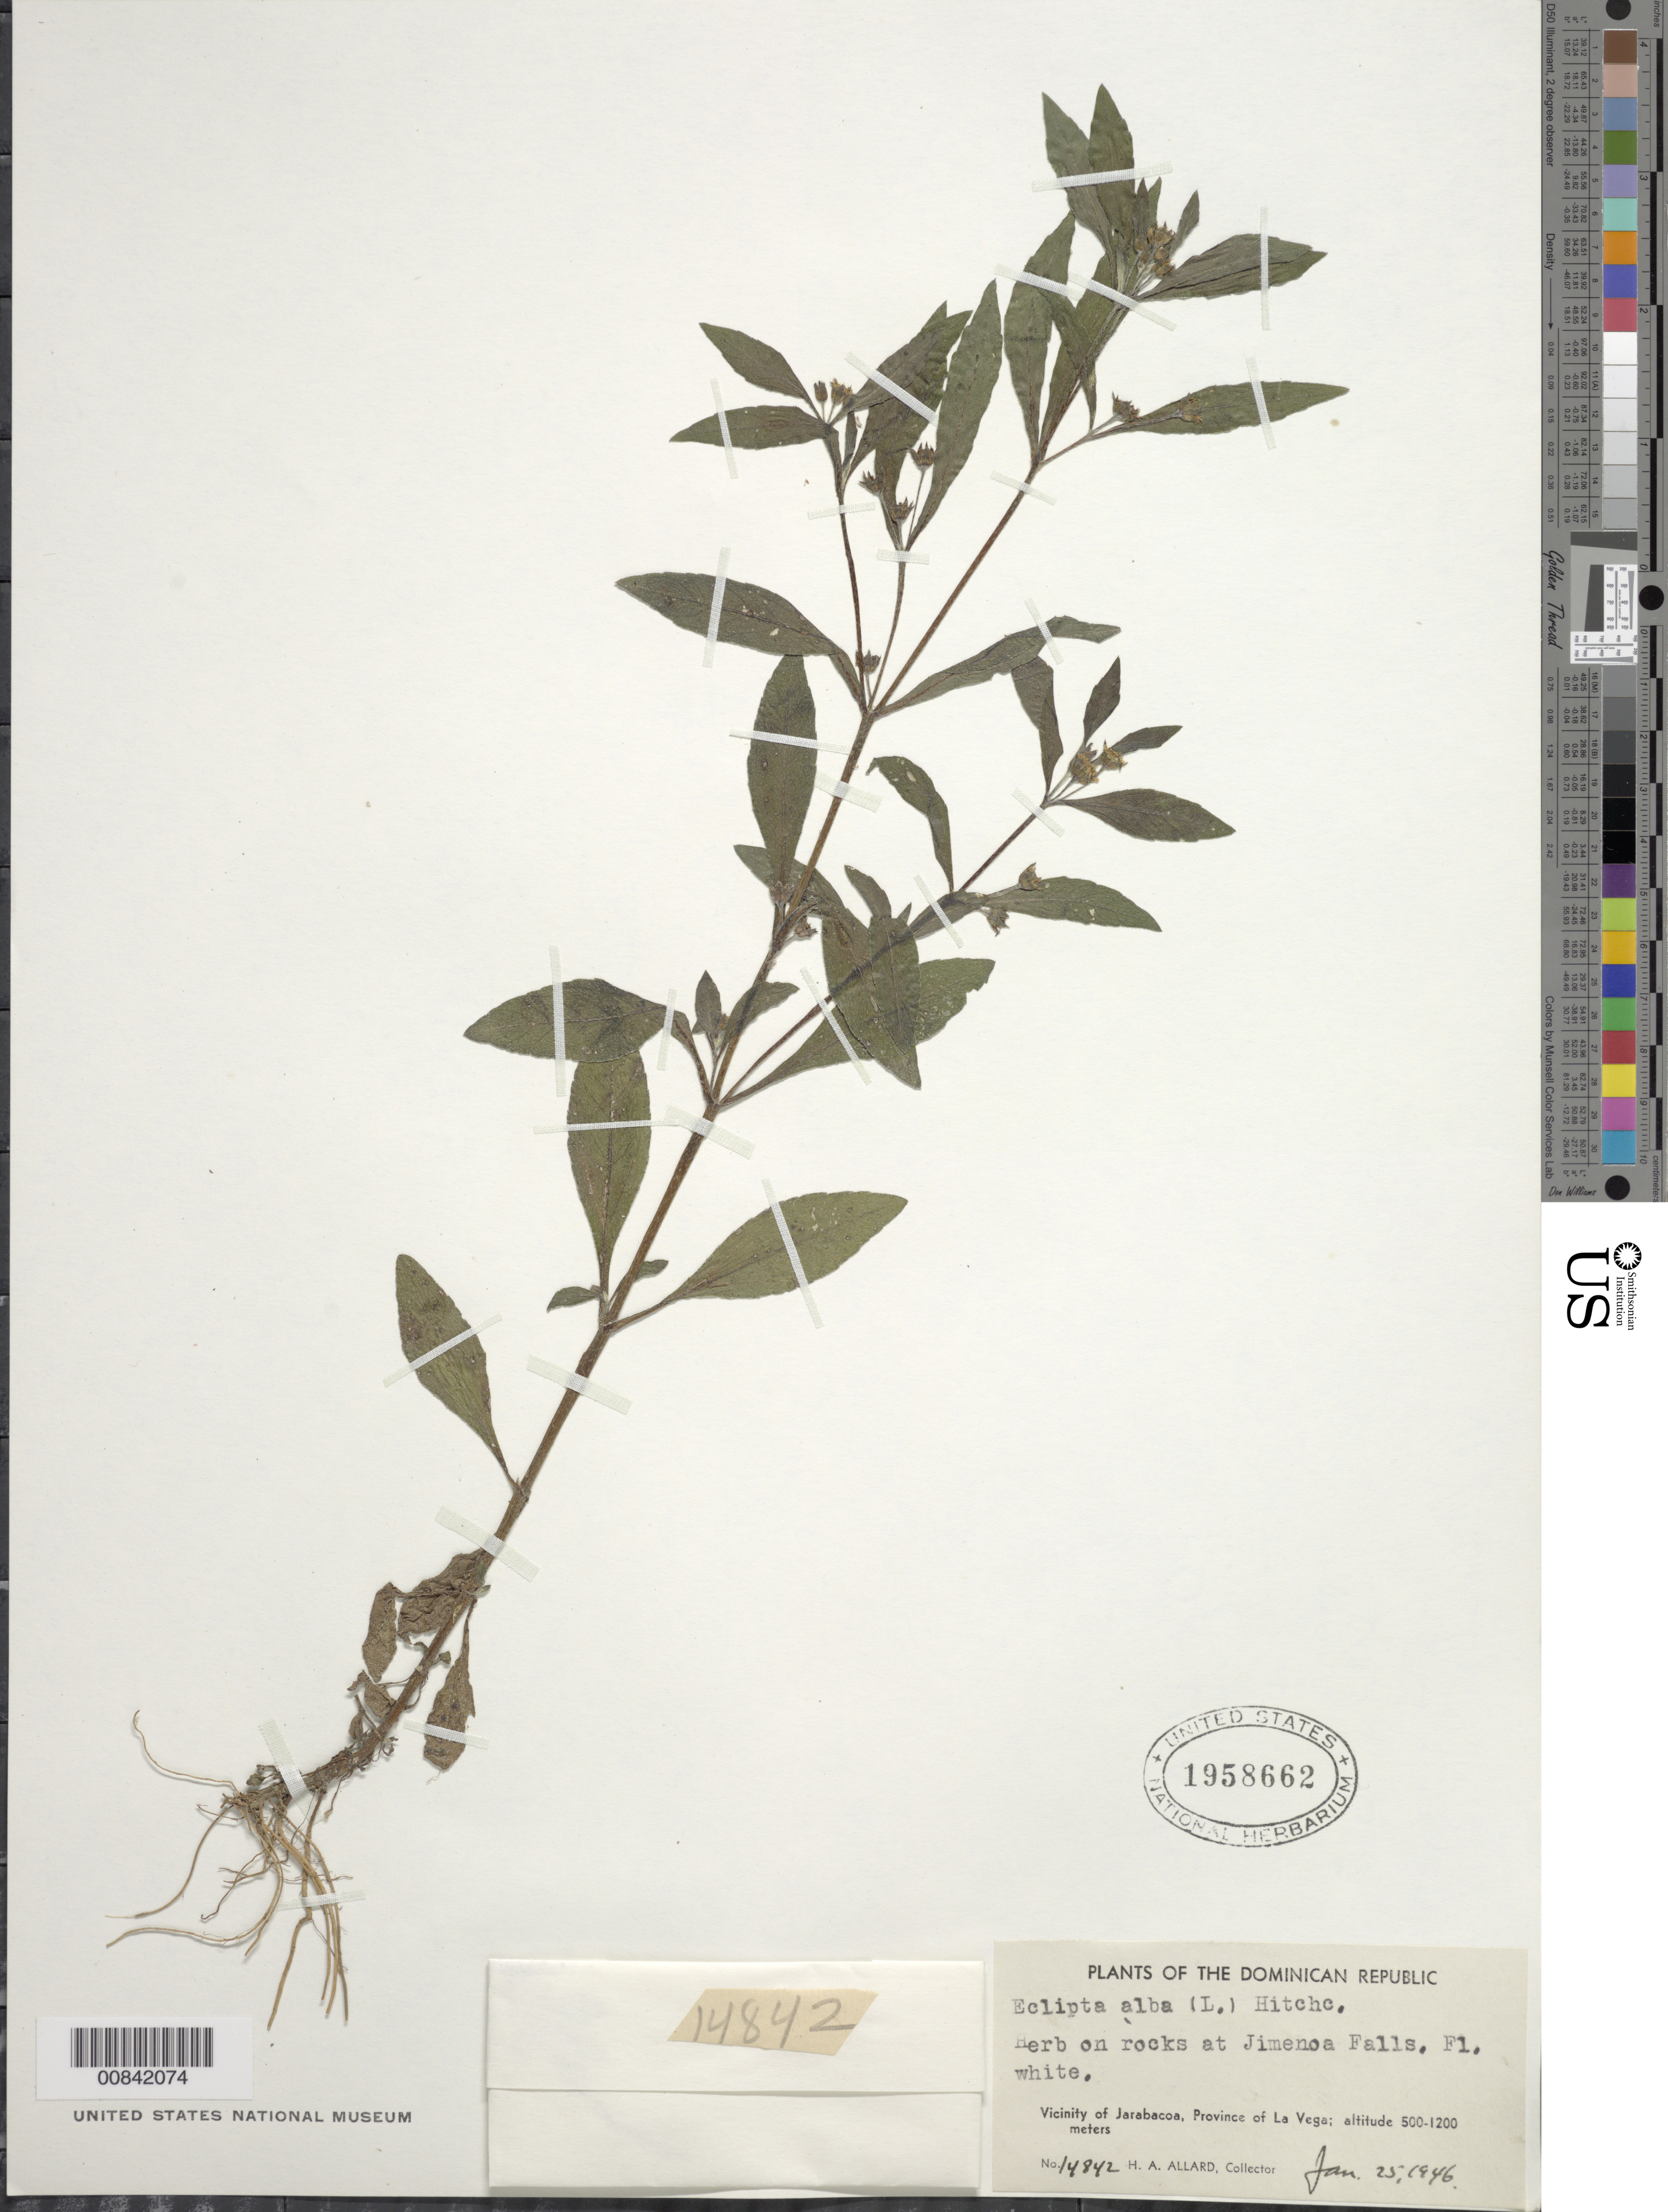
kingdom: Plantae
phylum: Tracheophyta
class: Magnoliopsida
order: Asterales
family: Asteraceae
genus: Eclipta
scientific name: Eclipta prostrata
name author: (L.) L.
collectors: H. A. Allard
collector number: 14842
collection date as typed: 25 Jan 1946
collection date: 1946-01-25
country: Dominican Republic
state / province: La Vega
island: Hispaniola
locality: Vicinity of Jarabacoa, at Jimenoa Falls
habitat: On rocks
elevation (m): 500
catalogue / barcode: US 1958662